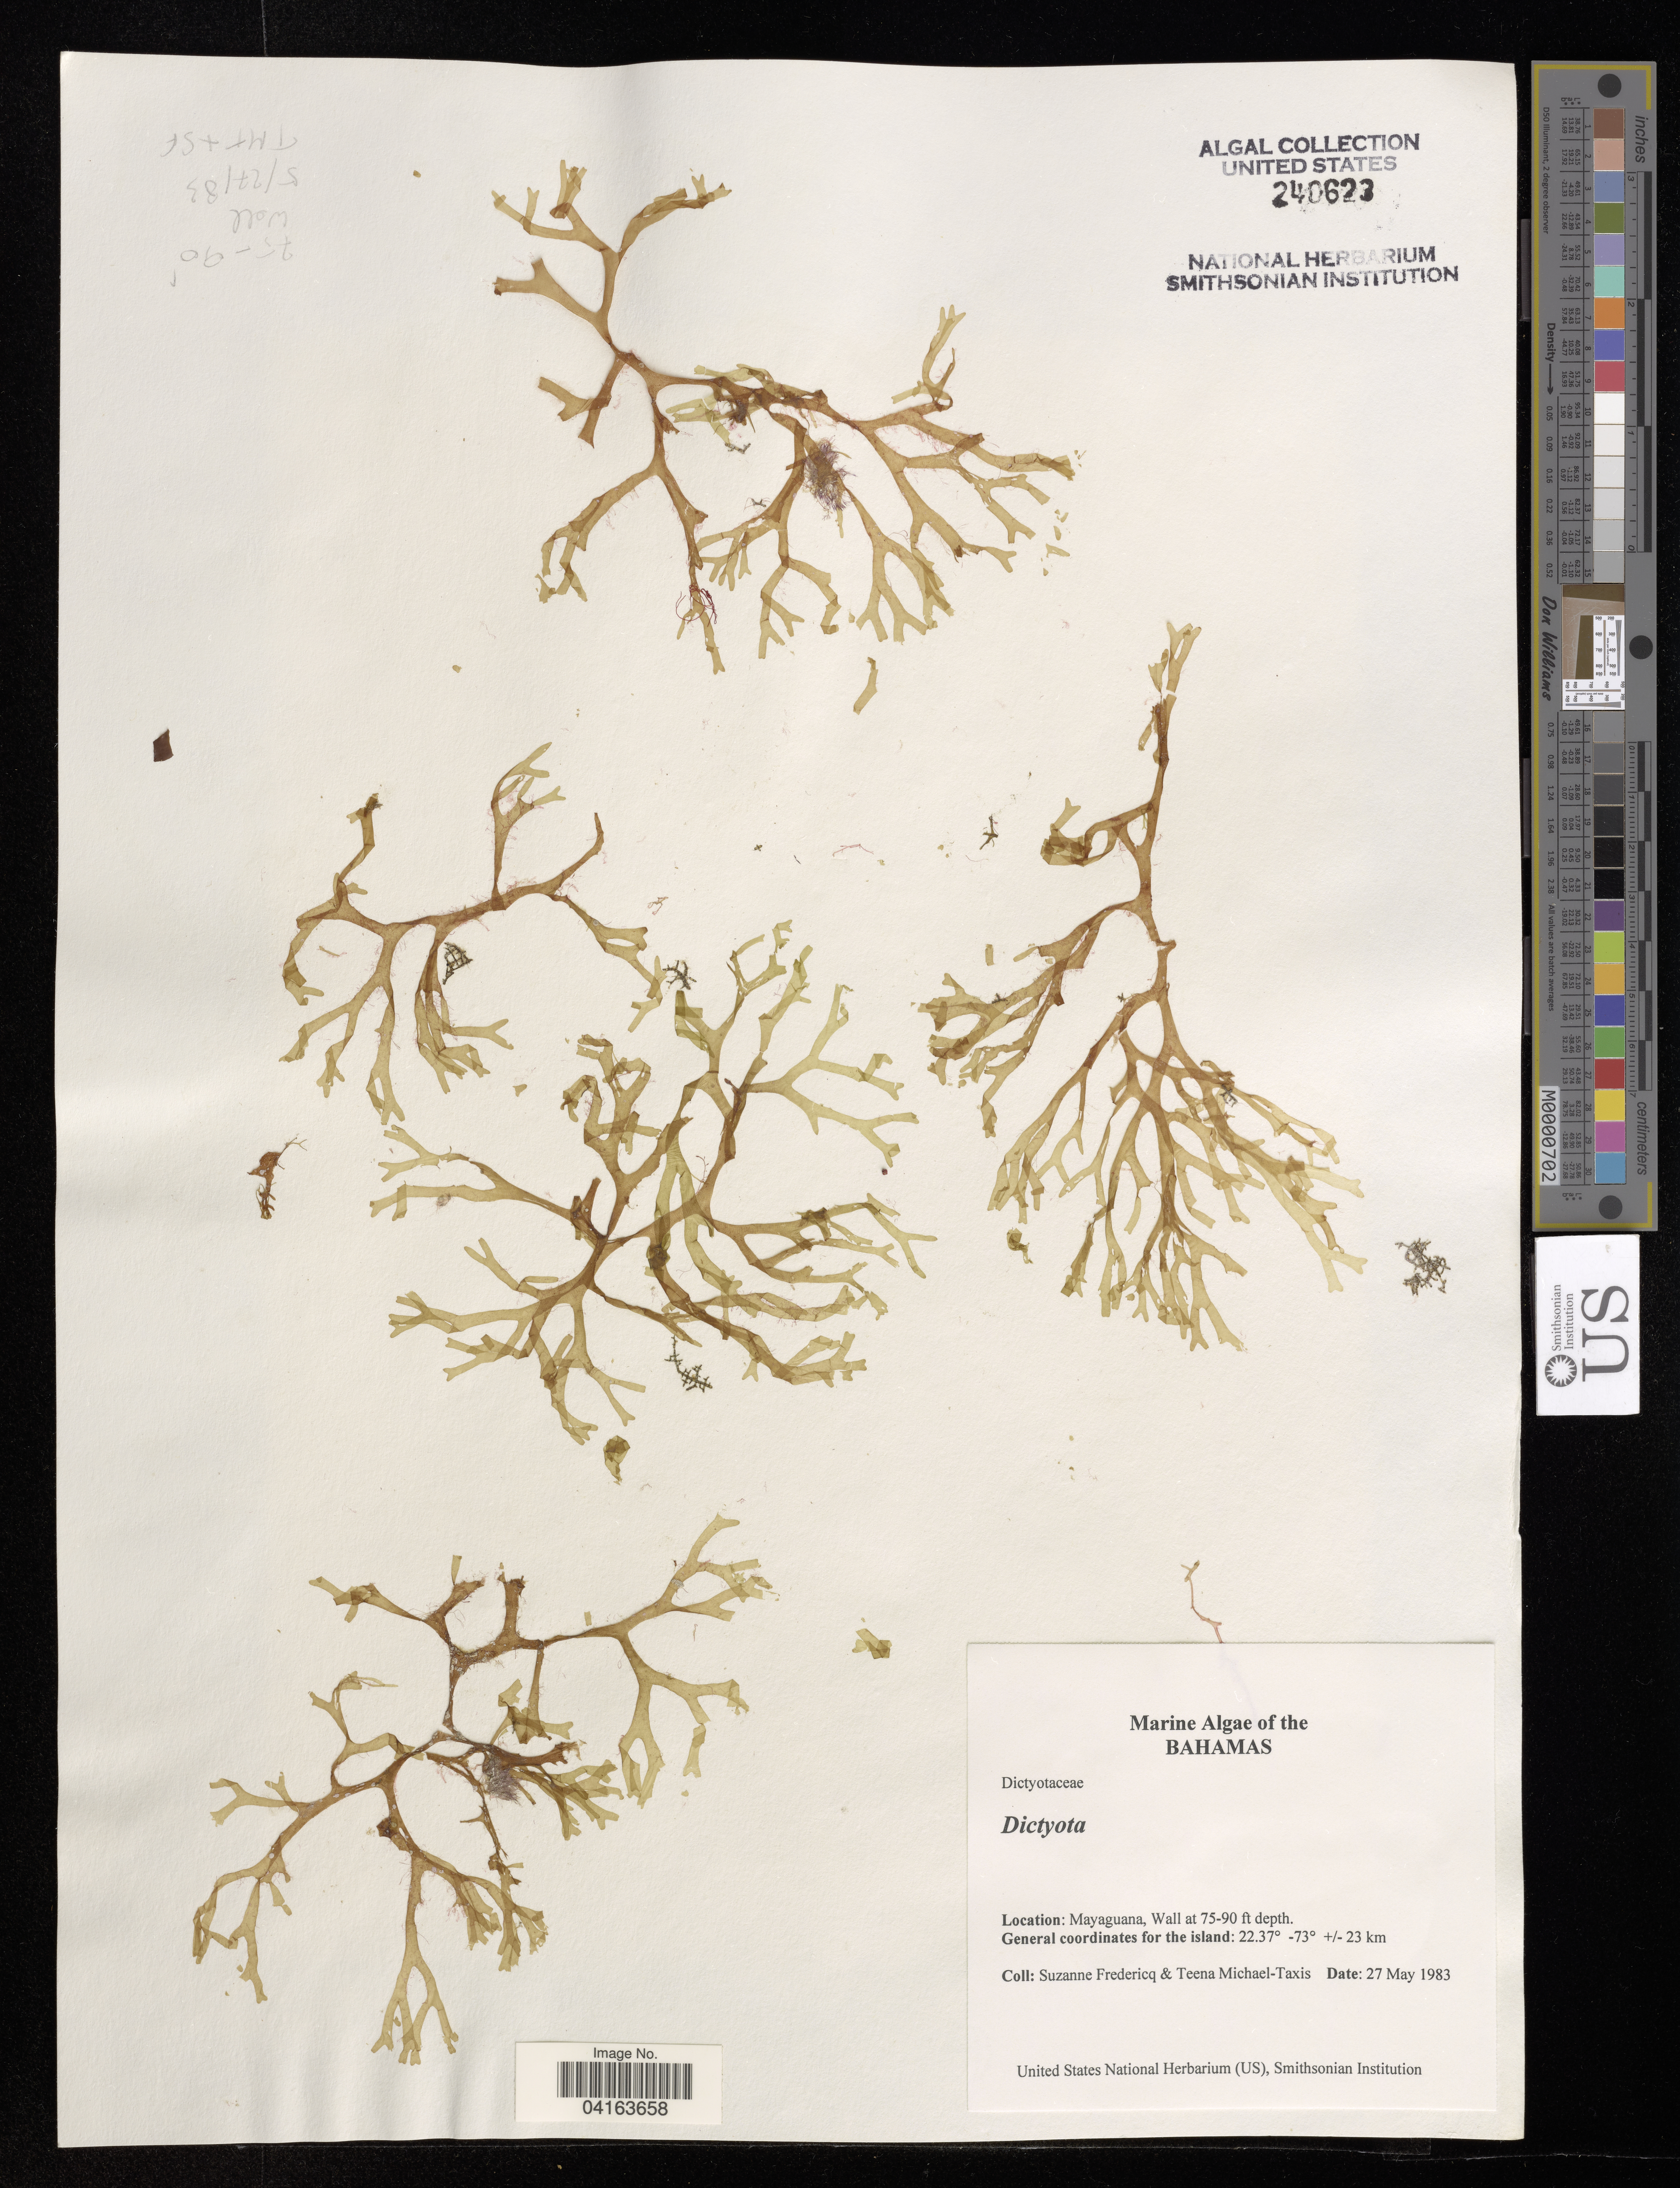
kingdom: Chromista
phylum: Ochrophyta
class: Phaeophyceae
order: Dictyotales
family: Dictyotaceae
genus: Dictyota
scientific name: Dictyota sp.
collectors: S. Fredericq & T. Michael-Taxis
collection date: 1983-05-27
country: Bahamas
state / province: Mayaguana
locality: Wall at 75-90 ft depth.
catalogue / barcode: US 240623